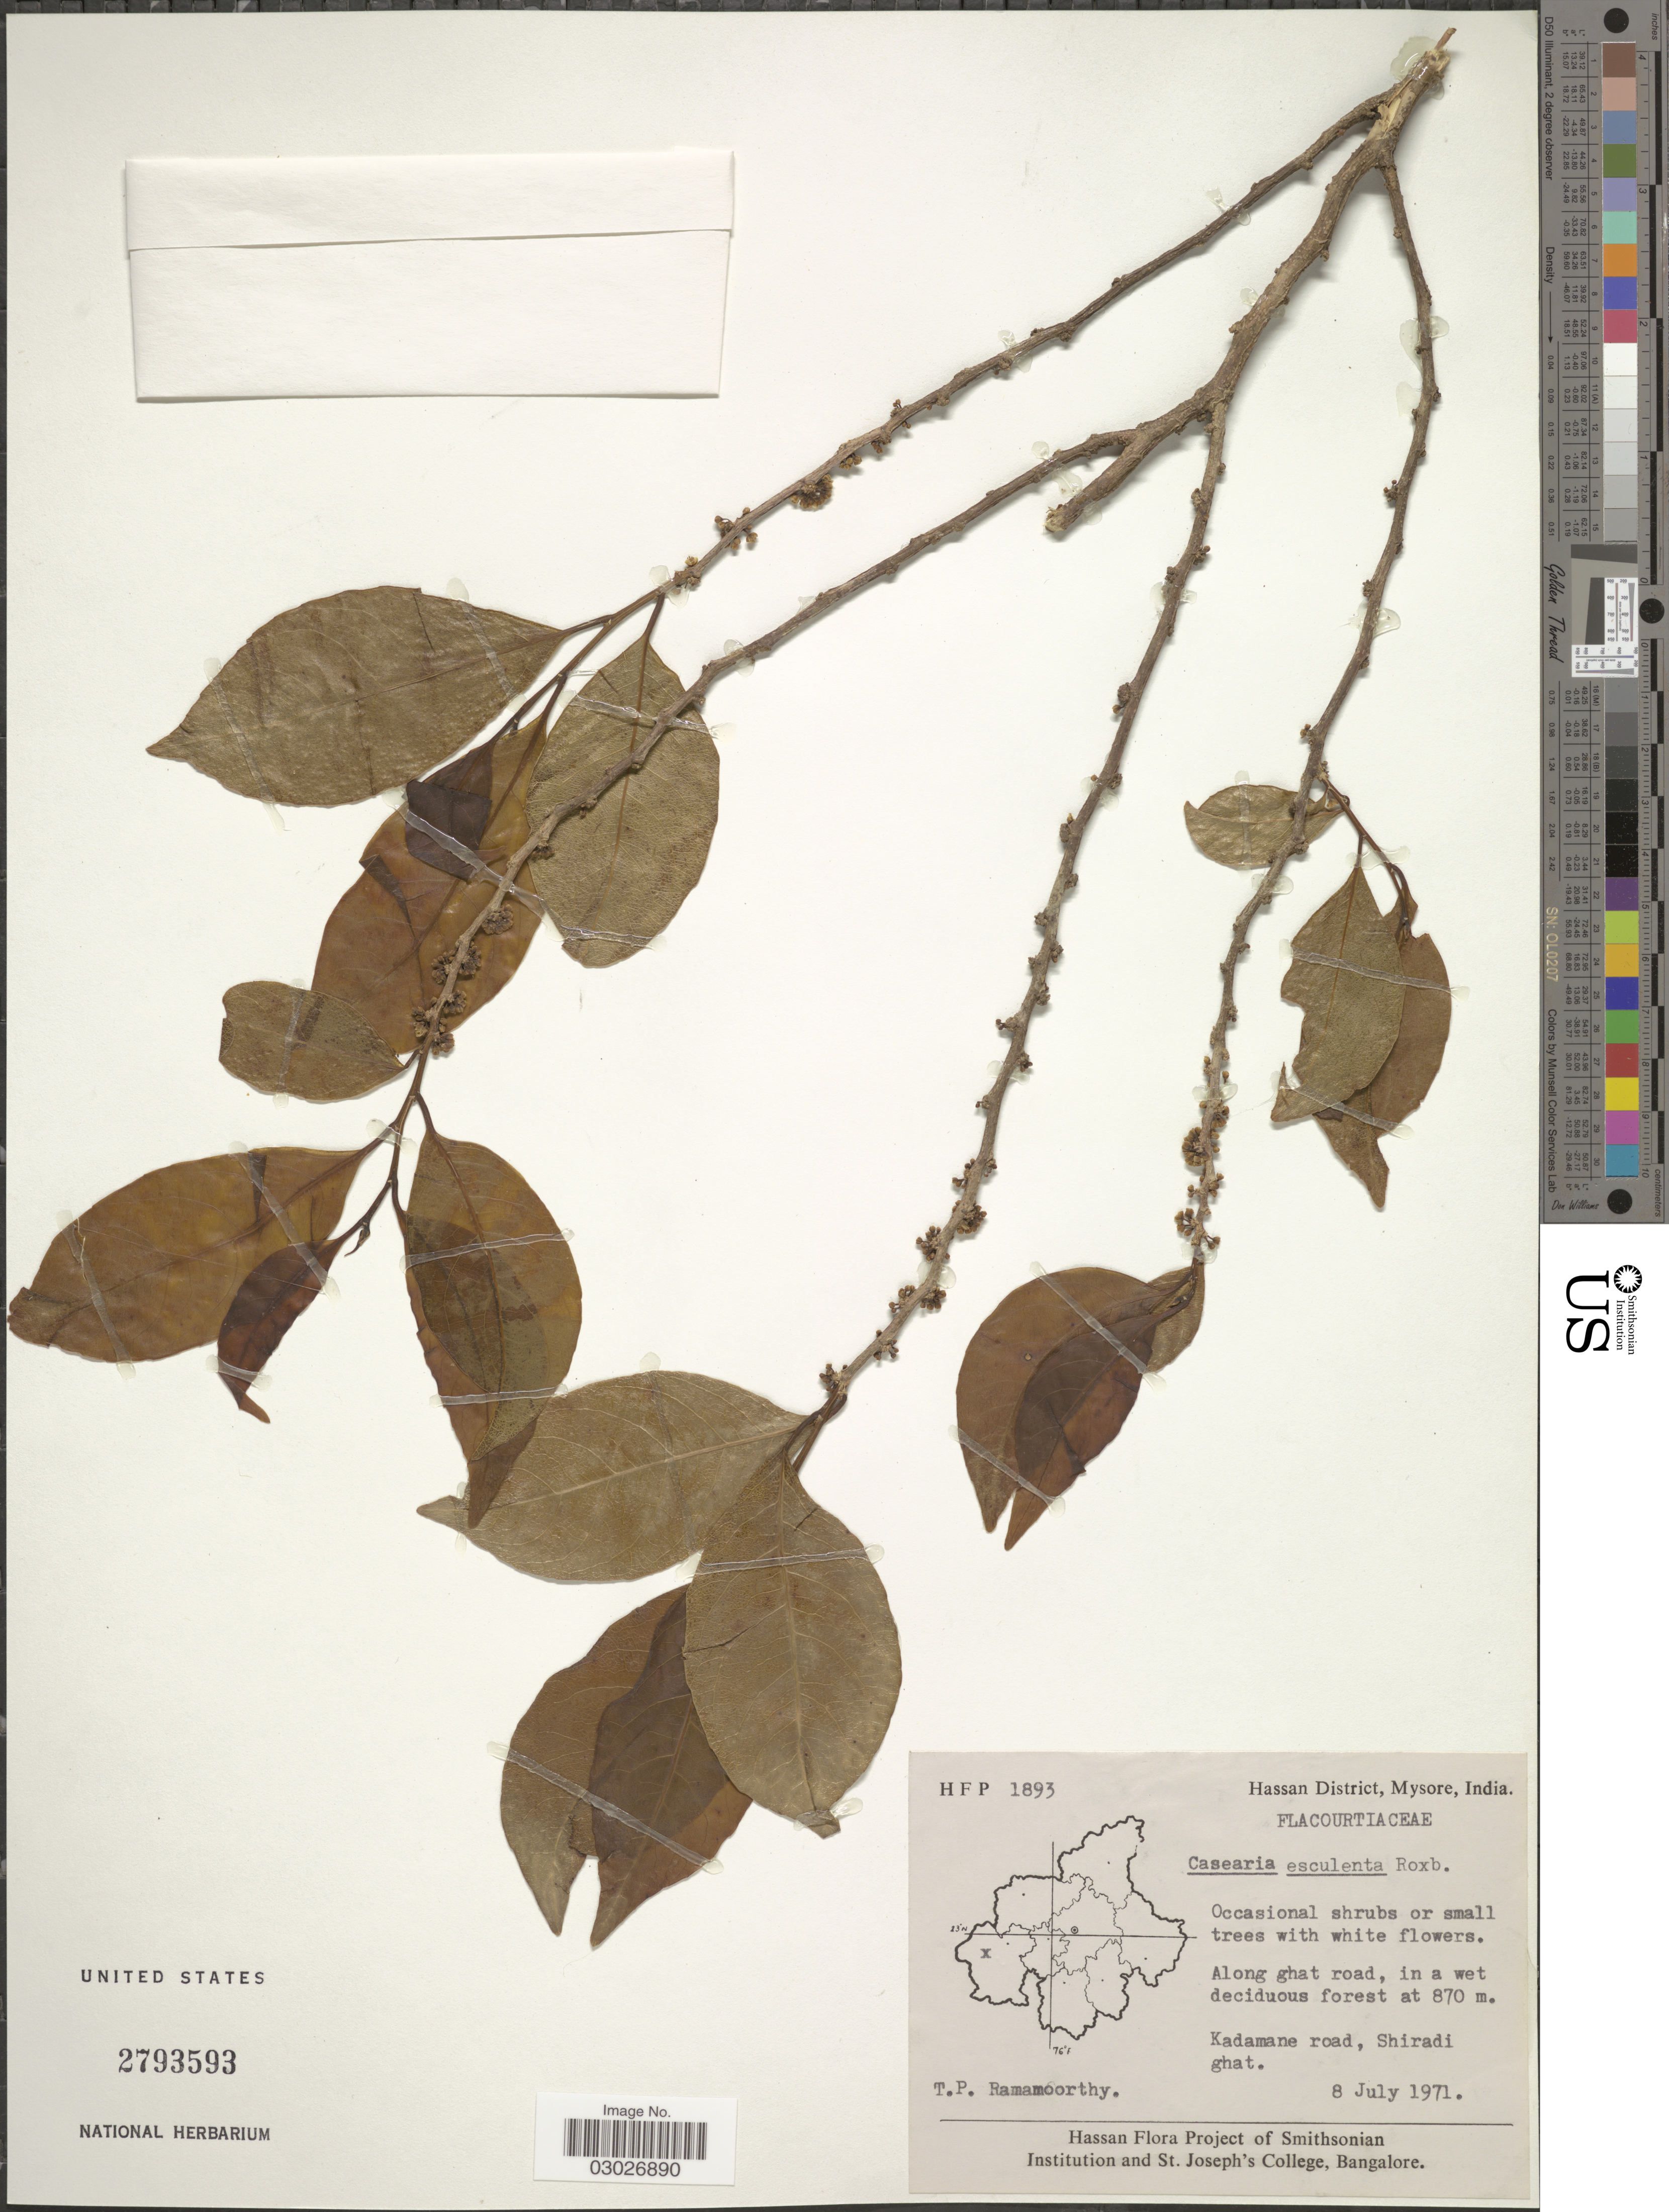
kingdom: Plantae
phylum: Tracheophyta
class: Magnoliopsida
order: Malpighiales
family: Salicaceae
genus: Casearia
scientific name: Casearia esculenta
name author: Roxb.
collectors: T. P. Ramamoorthy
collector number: HFP1893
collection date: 1971-07-08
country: India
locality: Hassan District, Mysore. Along ghat road. Kadamane road, Shiradi ghat.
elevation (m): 870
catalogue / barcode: US 2793593